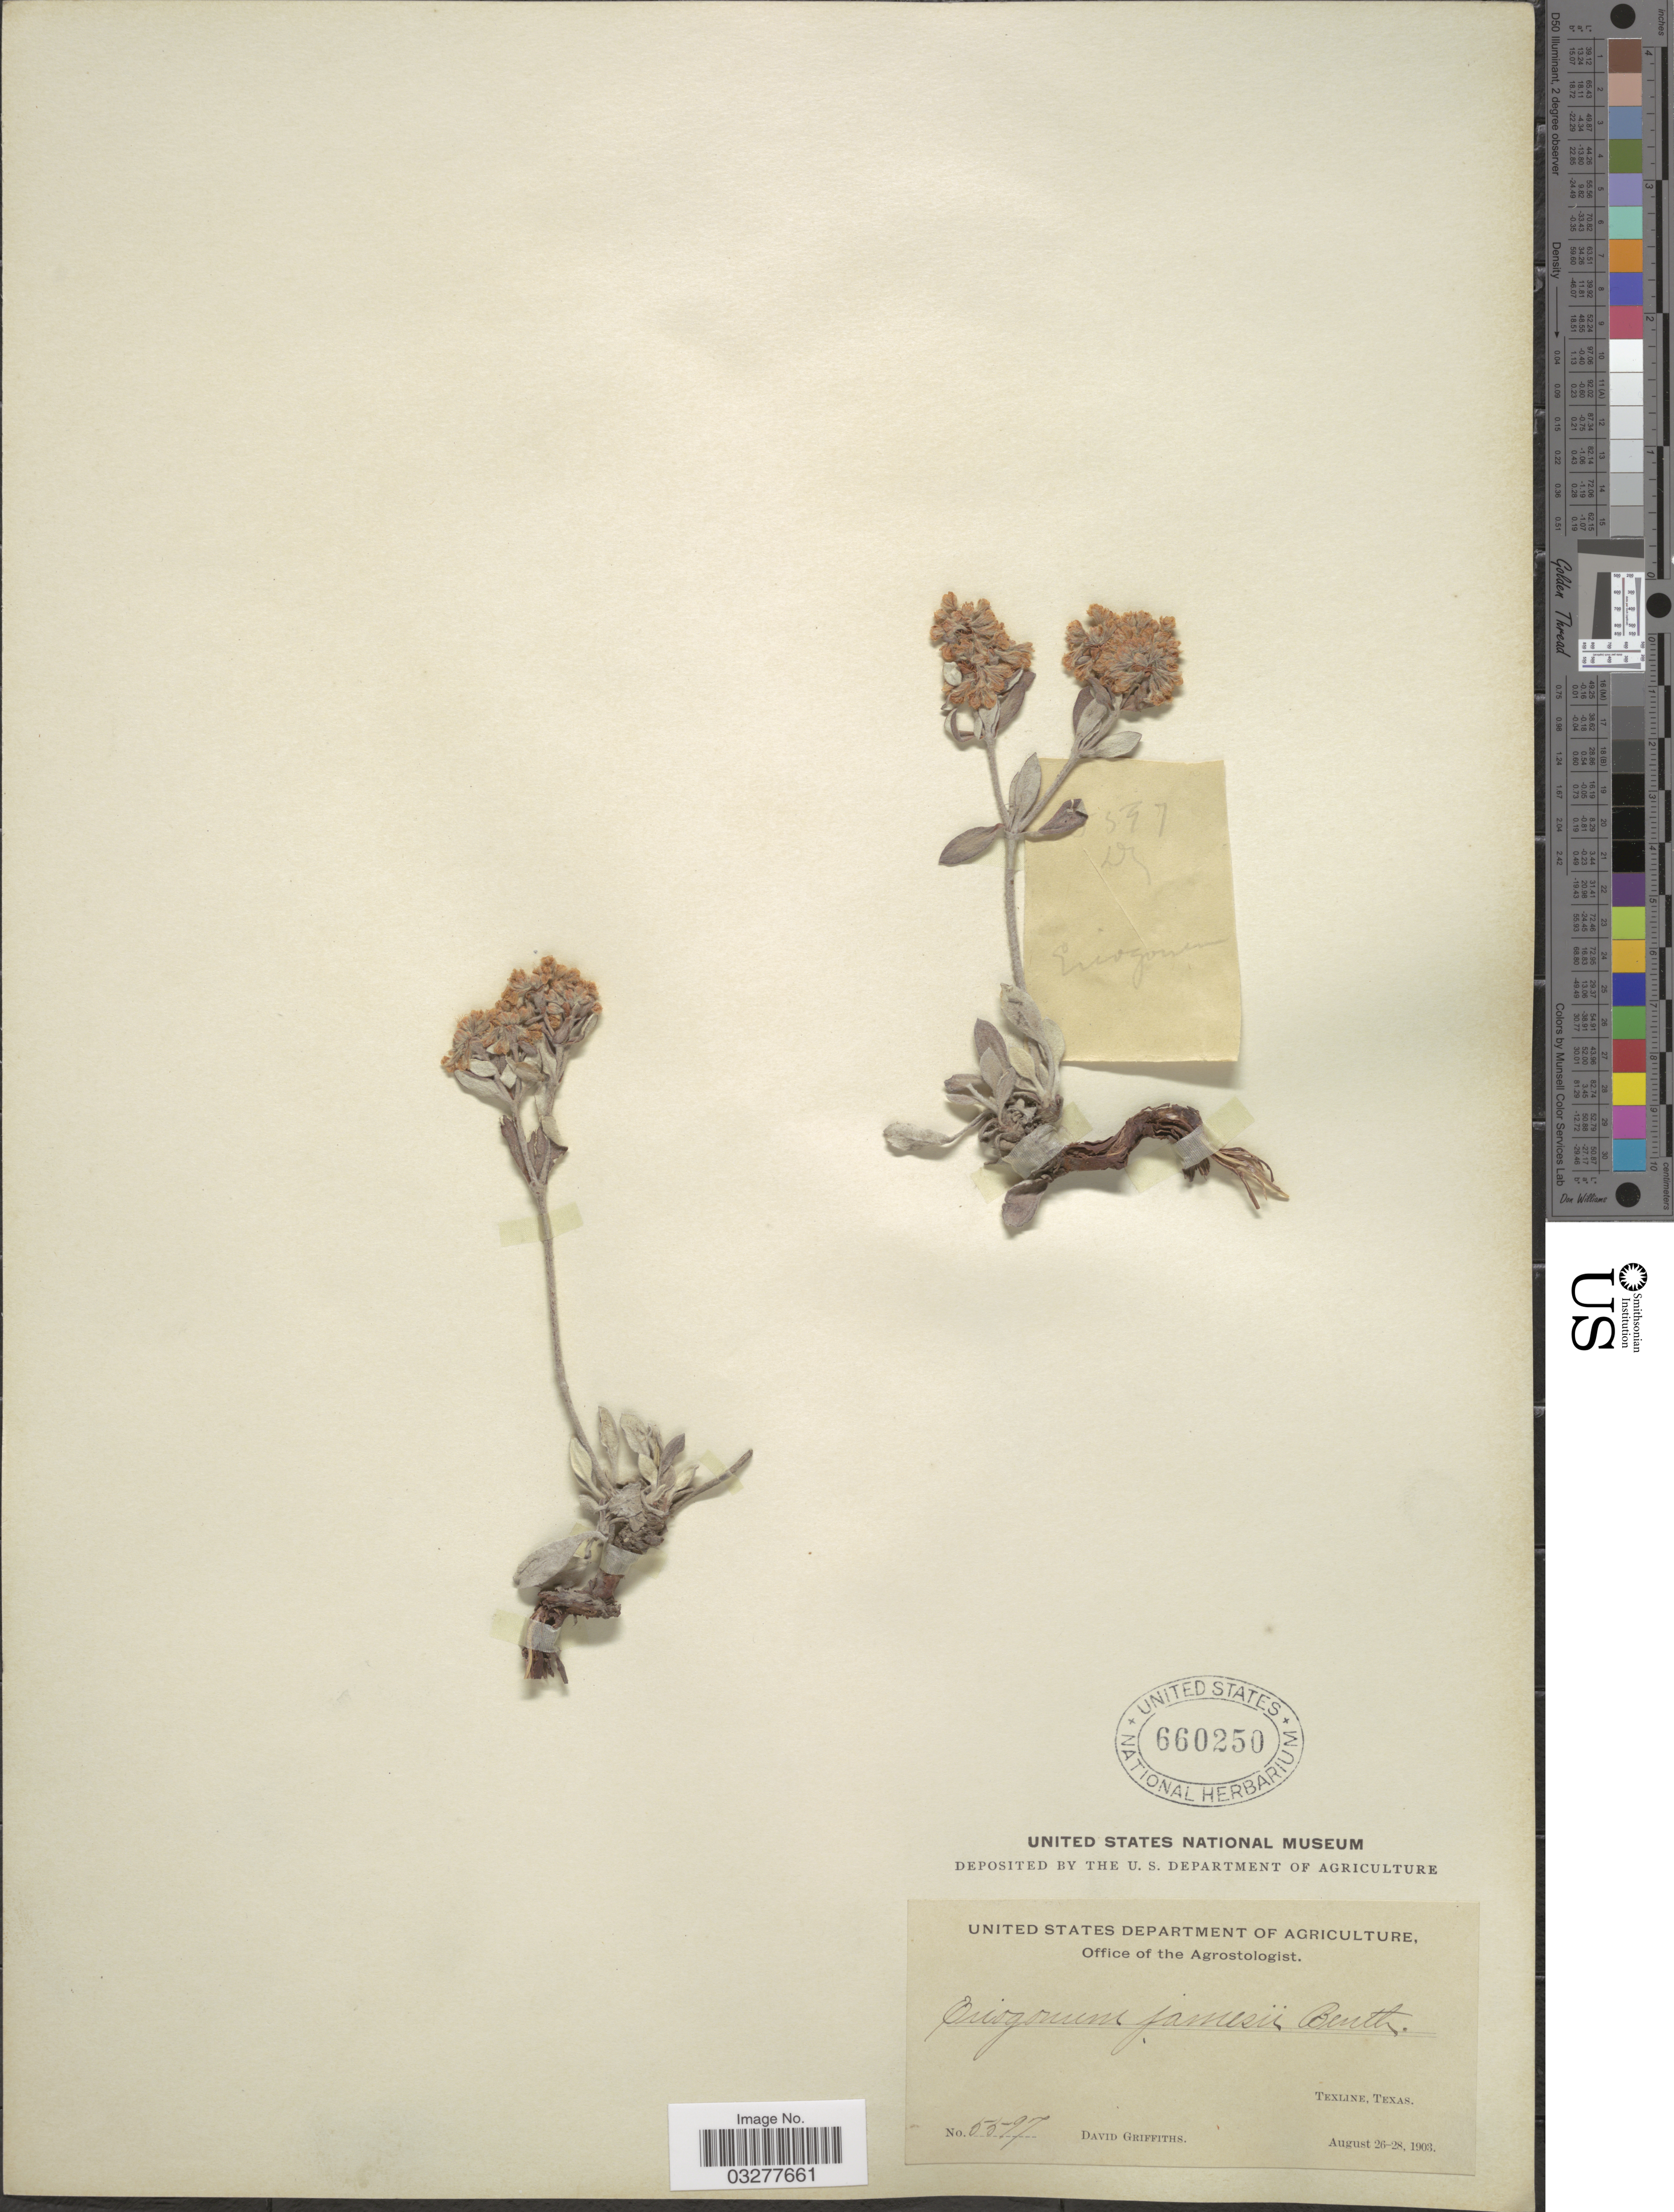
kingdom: Plantae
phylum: Tracheophyta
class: Magnoliopsida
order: Caryophyllales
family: Polygonaceae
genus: Eriogonum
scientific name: Eriogonum jamesii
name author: Benth.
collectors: D. Griffiths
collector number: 5597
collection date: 1903-08-26/1903-08-28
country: United States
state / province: Texas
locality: Texline.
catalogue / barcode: US 660250